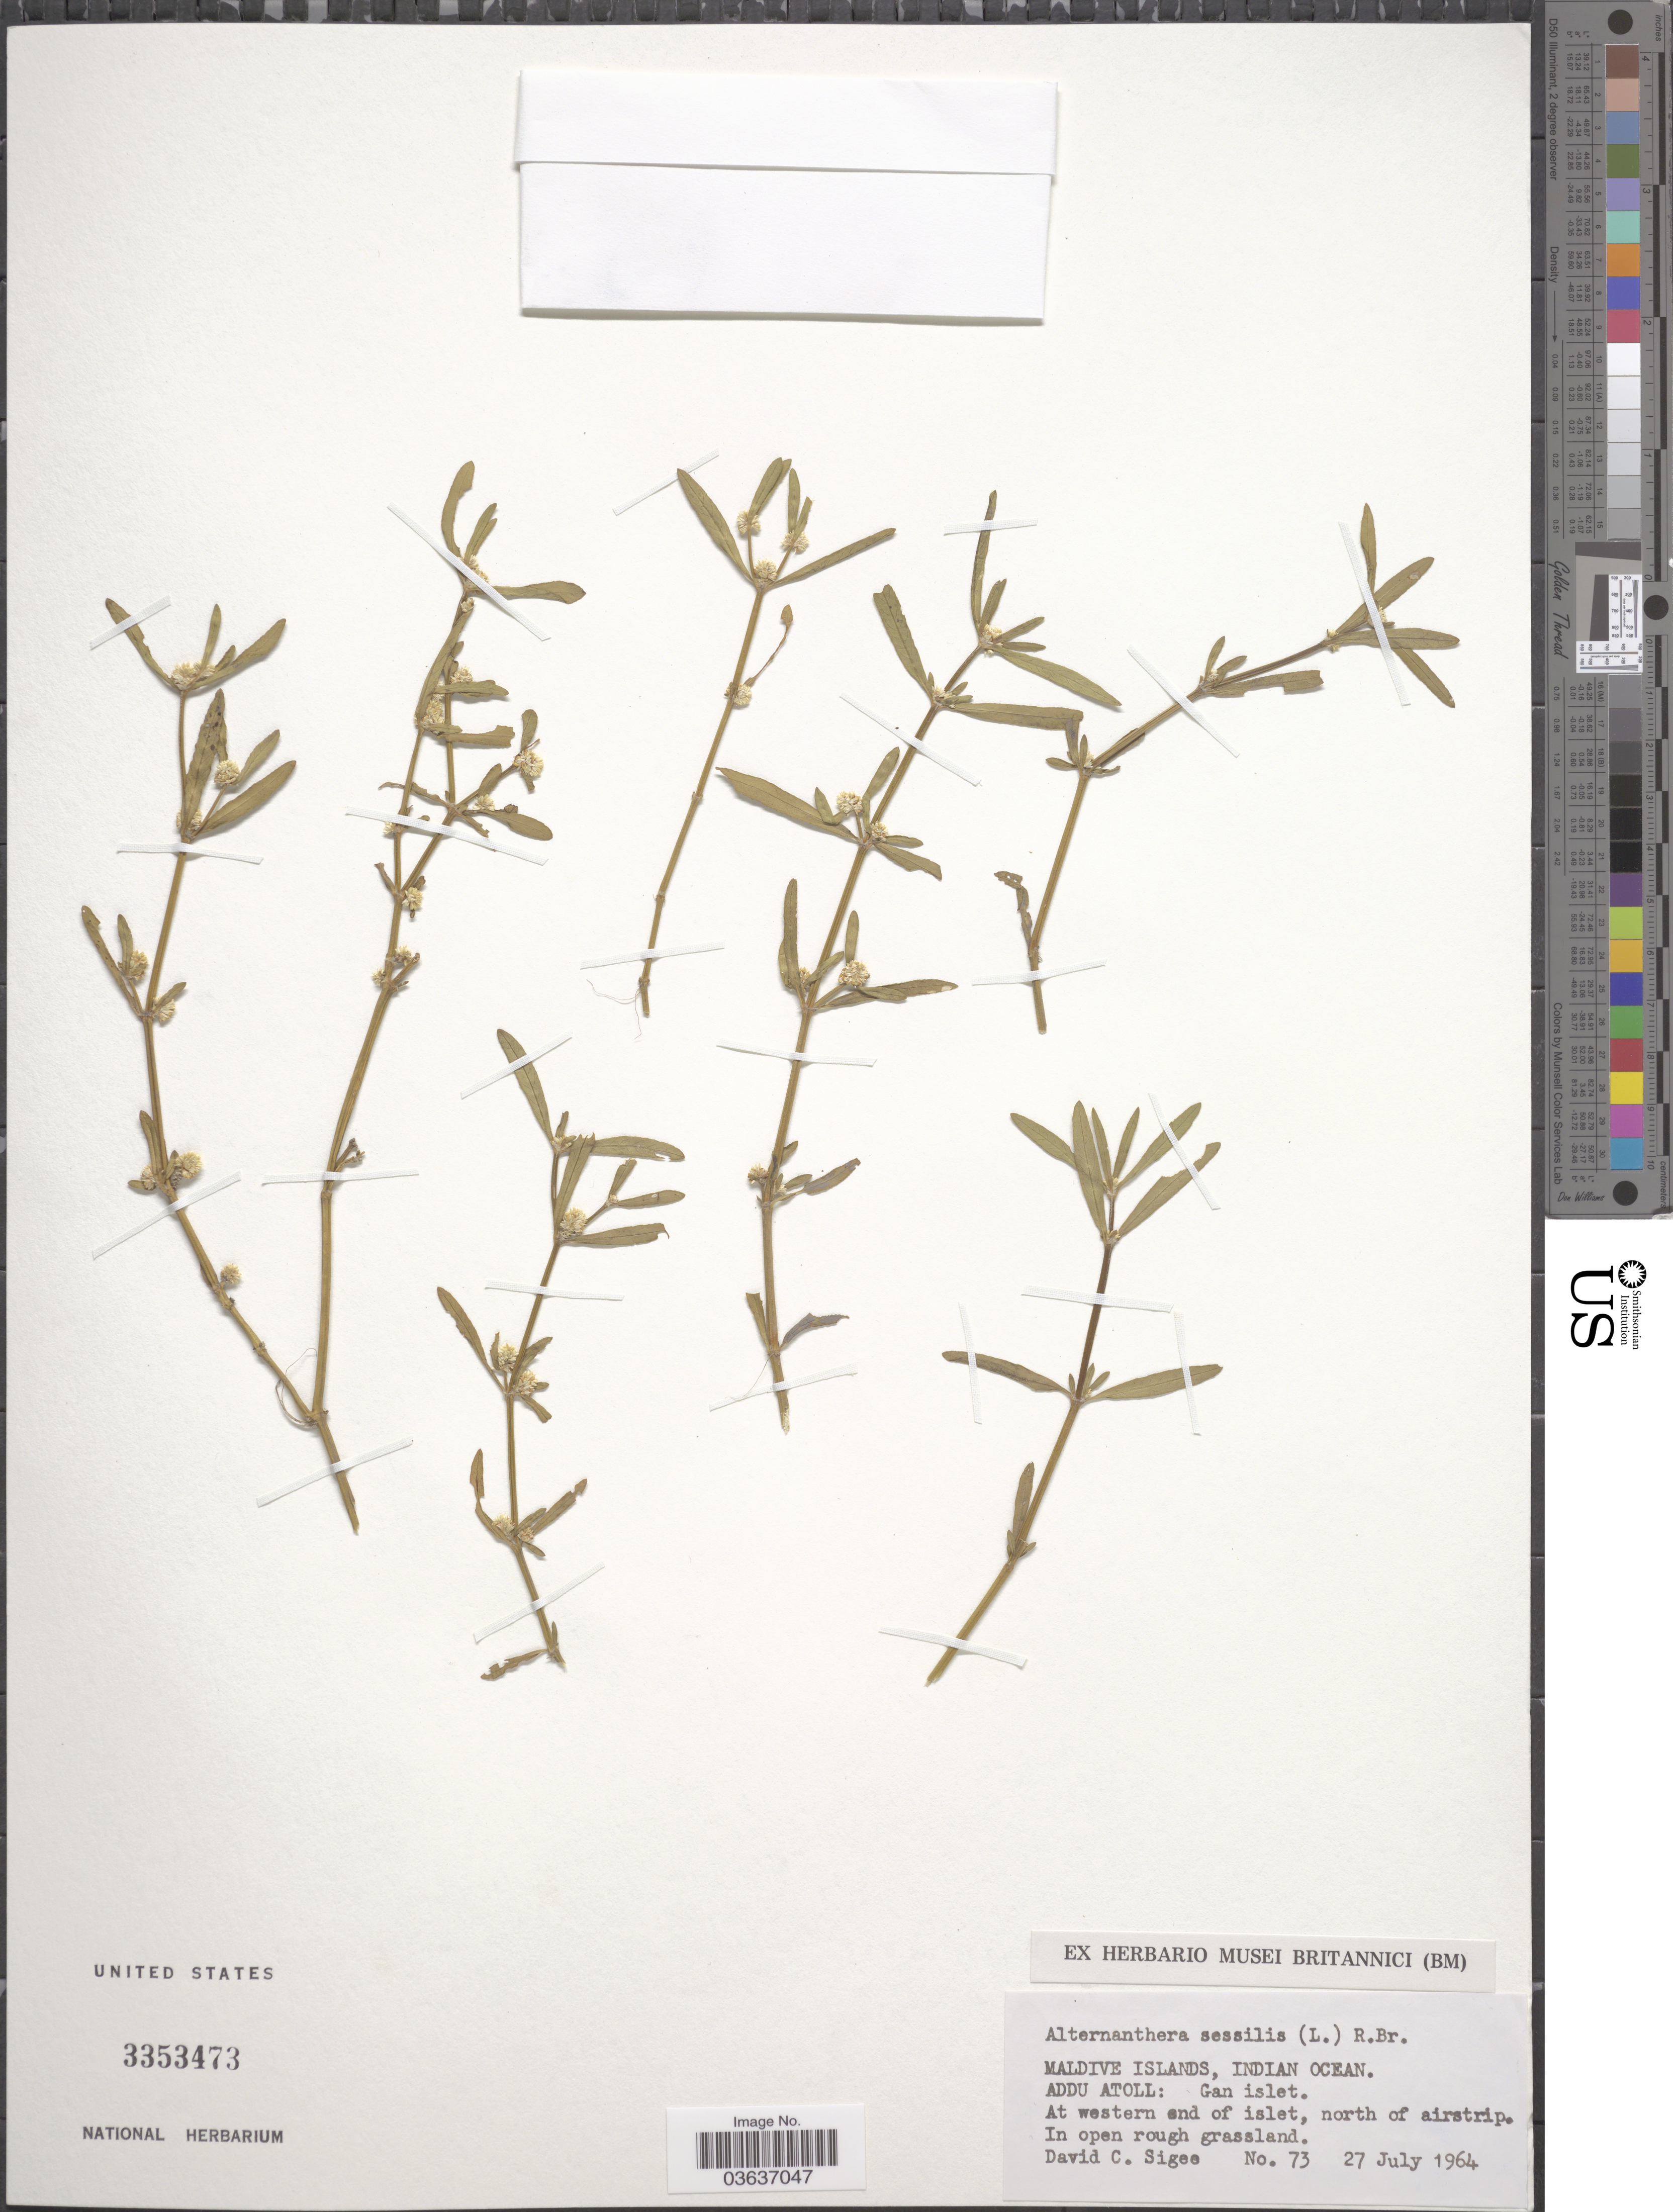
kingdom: Plantae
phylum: Tracheophyta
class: Magnoliopsida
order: Caryophyllales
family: Amaranthaceae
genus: Alternanthera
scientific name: Alternanthera sessilis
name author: (L.) DC.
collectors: D. C. Sigee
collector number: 73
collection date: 1964-07-27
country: Maldive Islands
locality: Indian Ocean. Addu Atoll: Gan islet. At western end of islet, north of airstrip.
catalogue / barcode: US 3353473